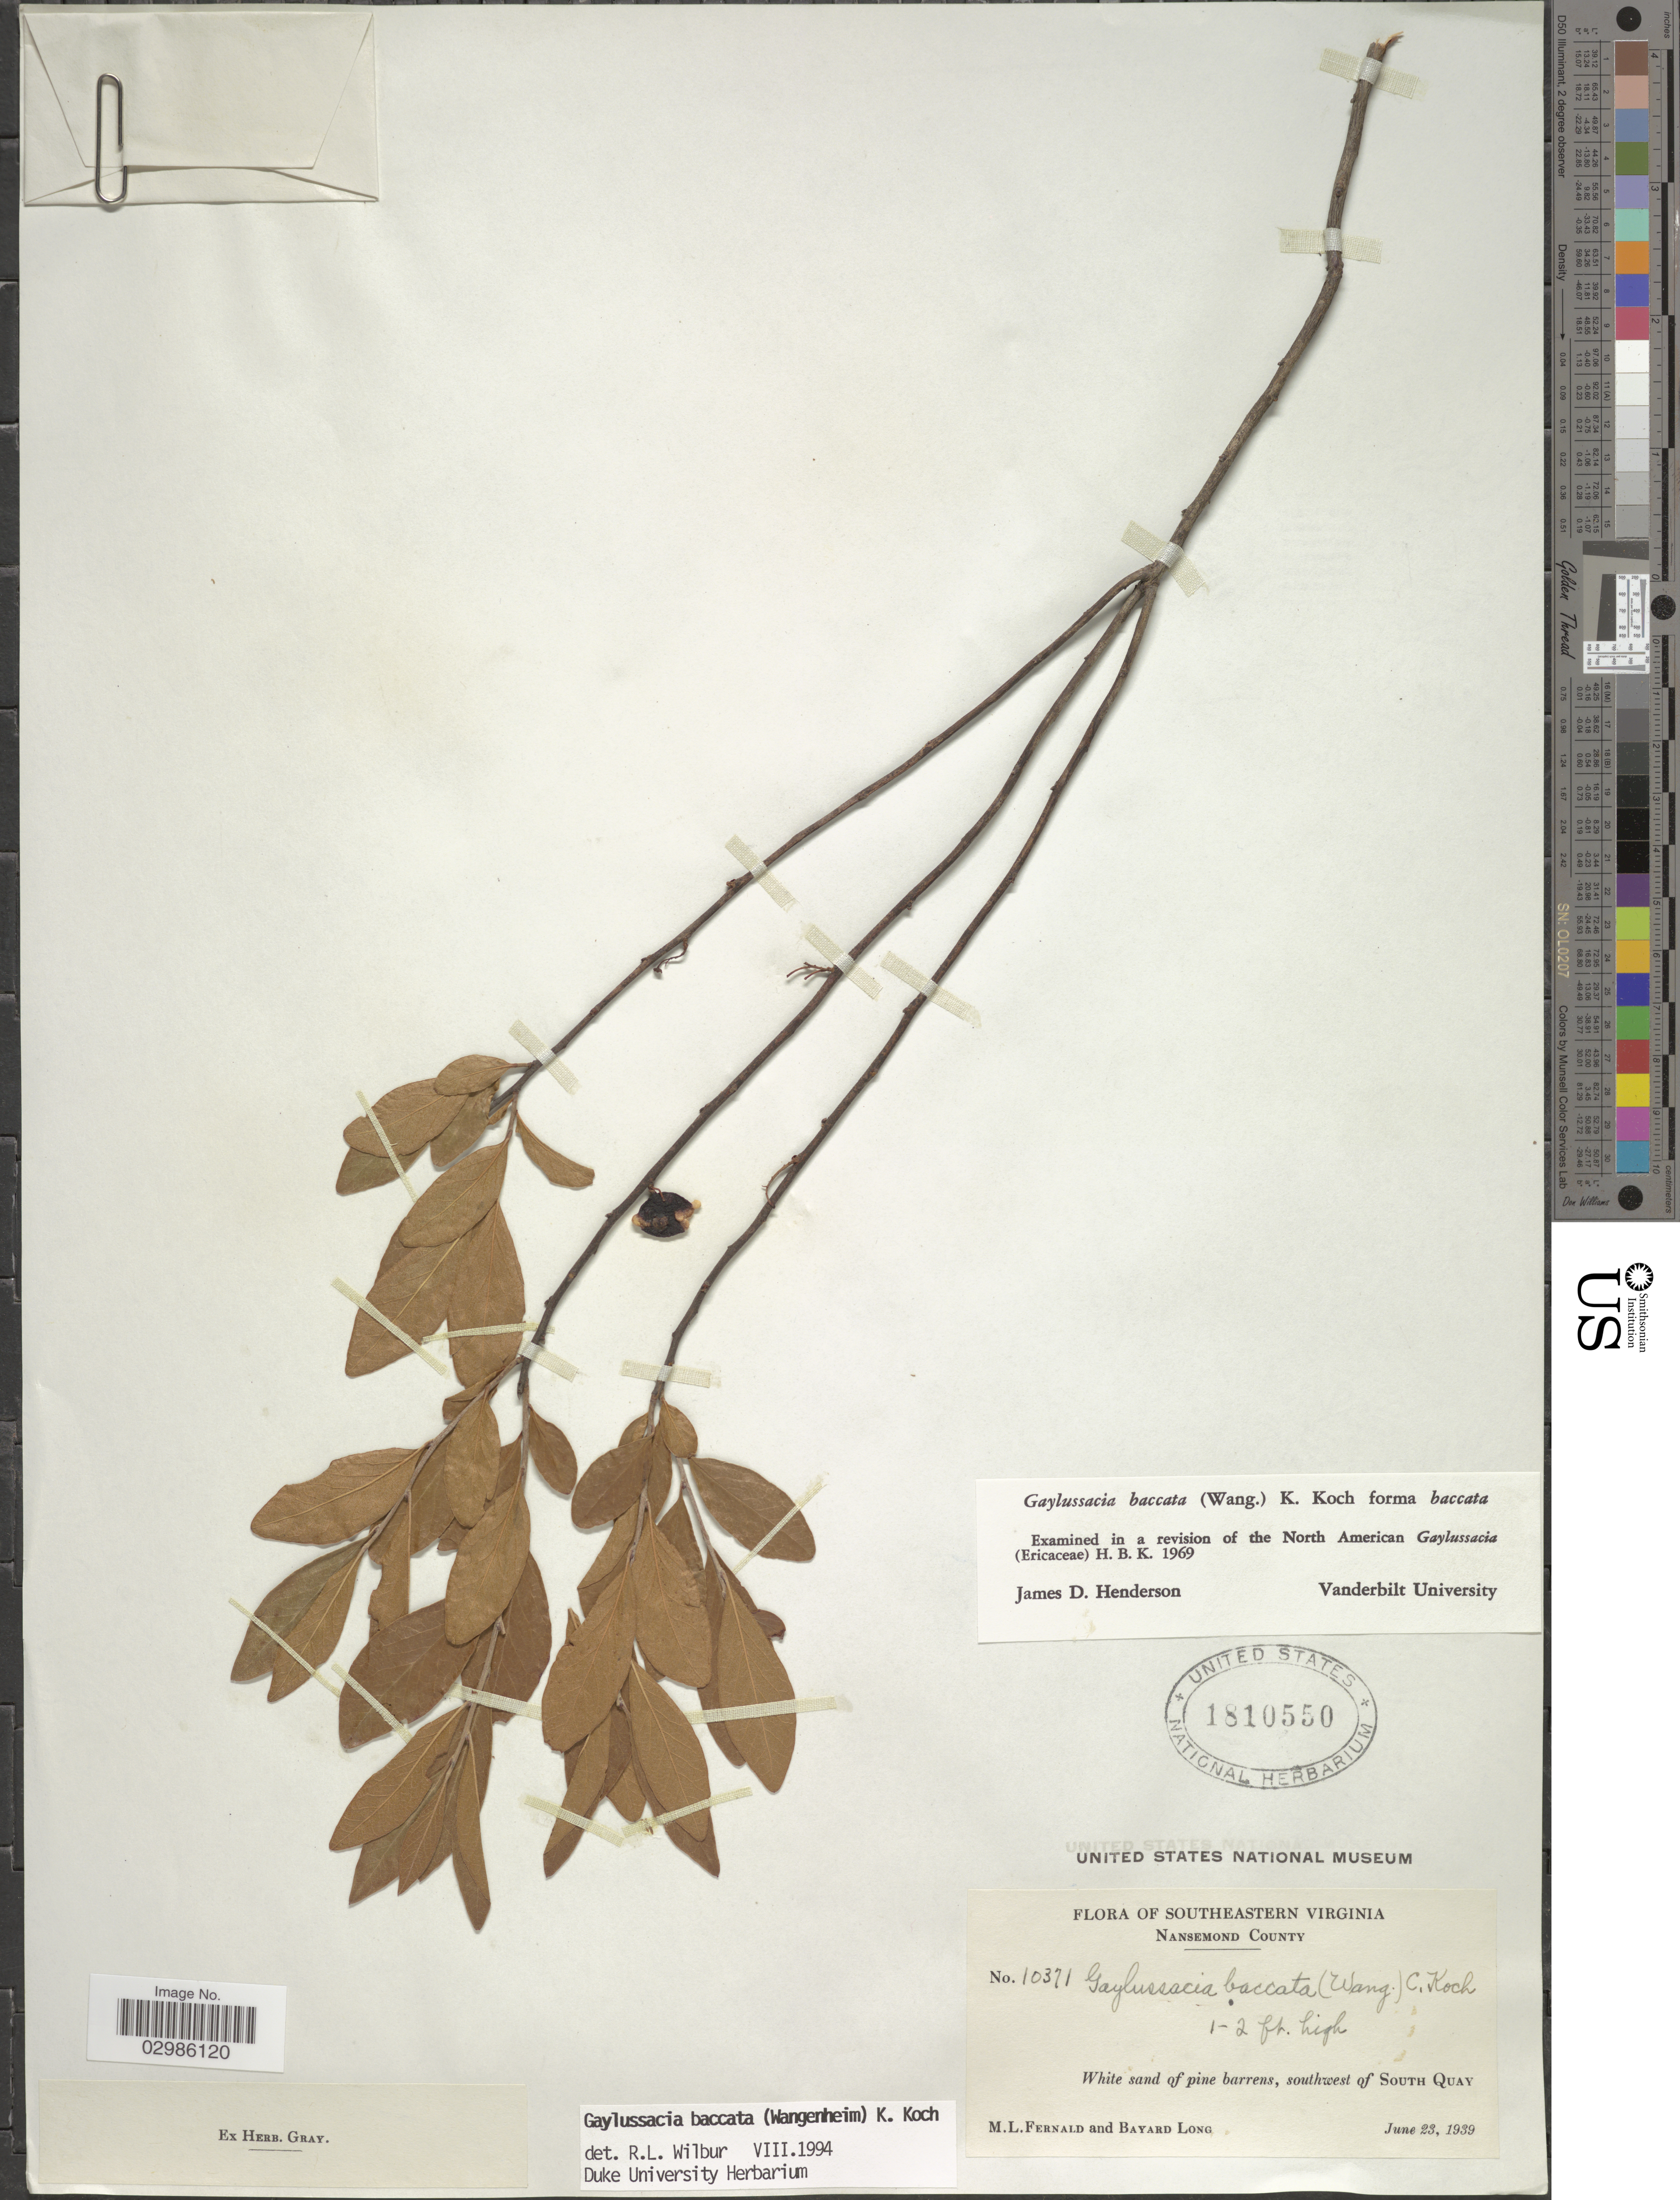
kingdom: Plantae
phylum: Tracheophyta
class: Magnoliopsida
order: Ericales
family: Ericaceae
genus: Gaylussacia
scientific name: Gaylussacia baccata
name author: (Wangenh.) K. Koch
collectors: M. L. Fernald & B. Long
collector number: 10371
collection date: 1939-06-23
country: United States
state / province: Virginia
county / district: City of Suffolk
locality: Southeastern Virginia. Nansemond County. White sand of pine barrens, southwest of South Quay.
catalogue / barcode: US 1810550